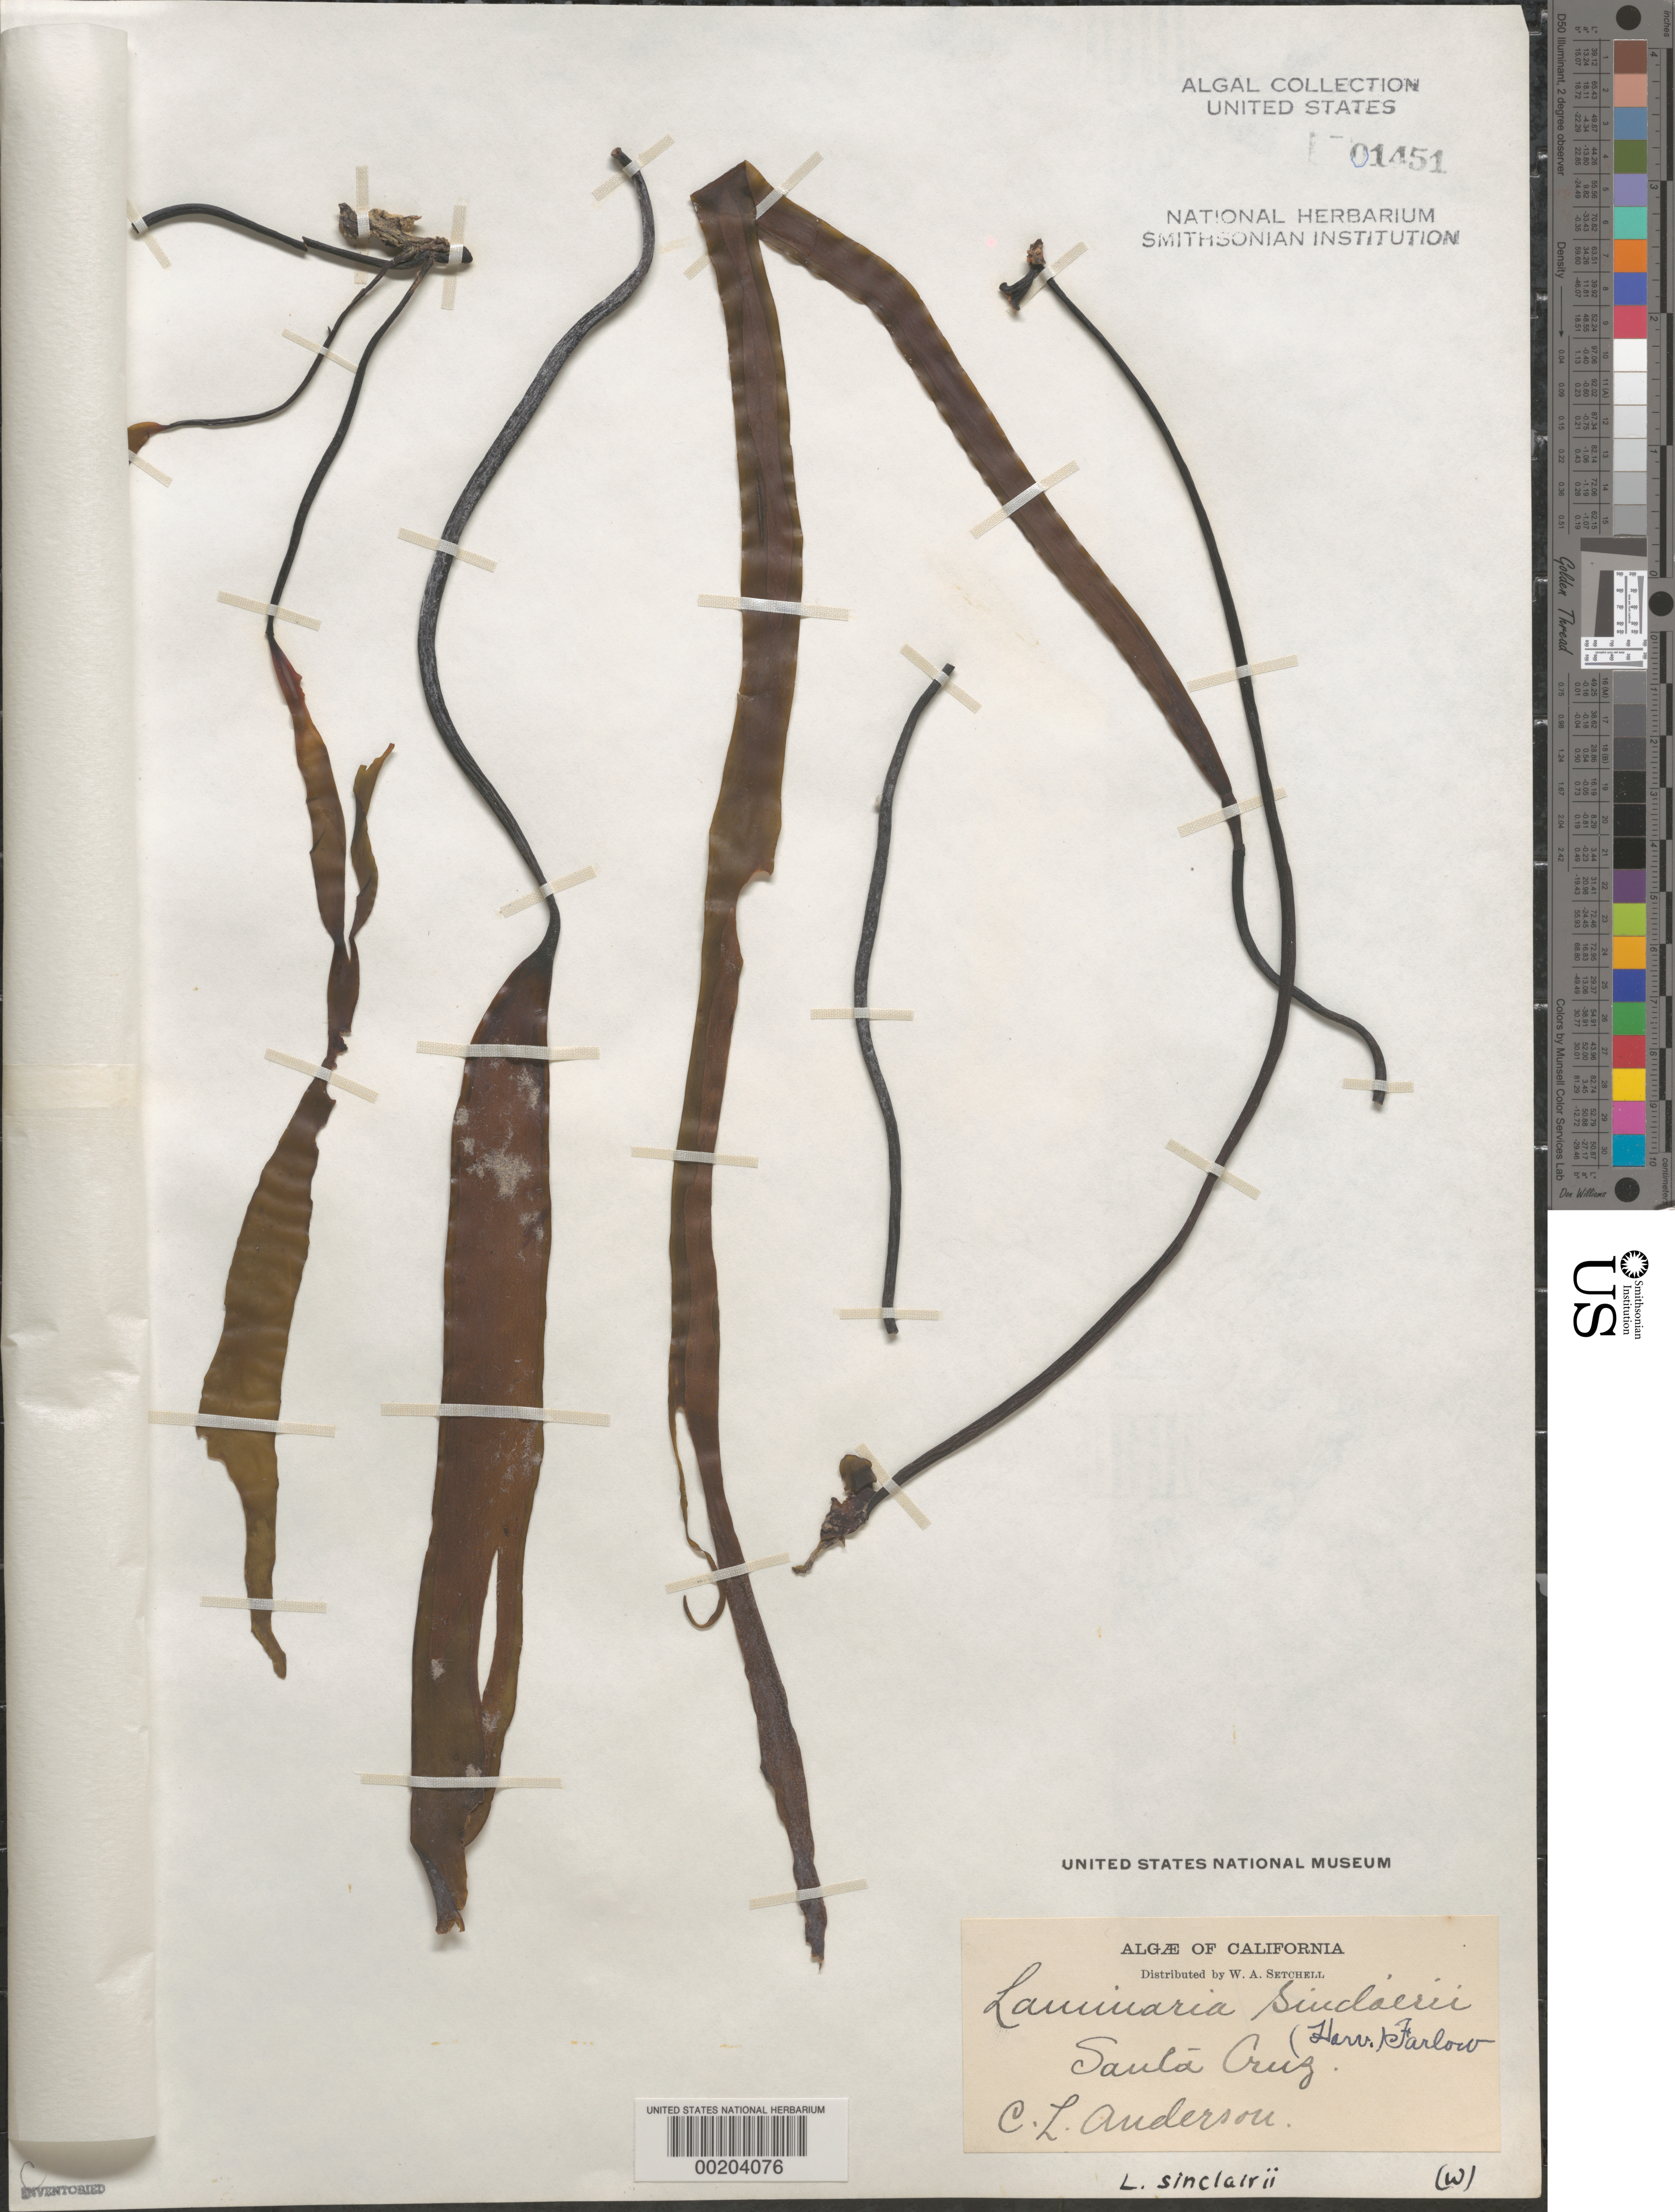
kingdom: Chromista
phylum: Ochrophyta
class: Phaeophyceae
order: Laminariales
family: Laminariaceae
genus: Laminaria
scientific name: Laminaria sinclairii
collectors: C. L. Anderson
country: United States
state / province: California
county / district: Santa Cruz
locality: Santa Cruz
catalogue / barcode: US 1451